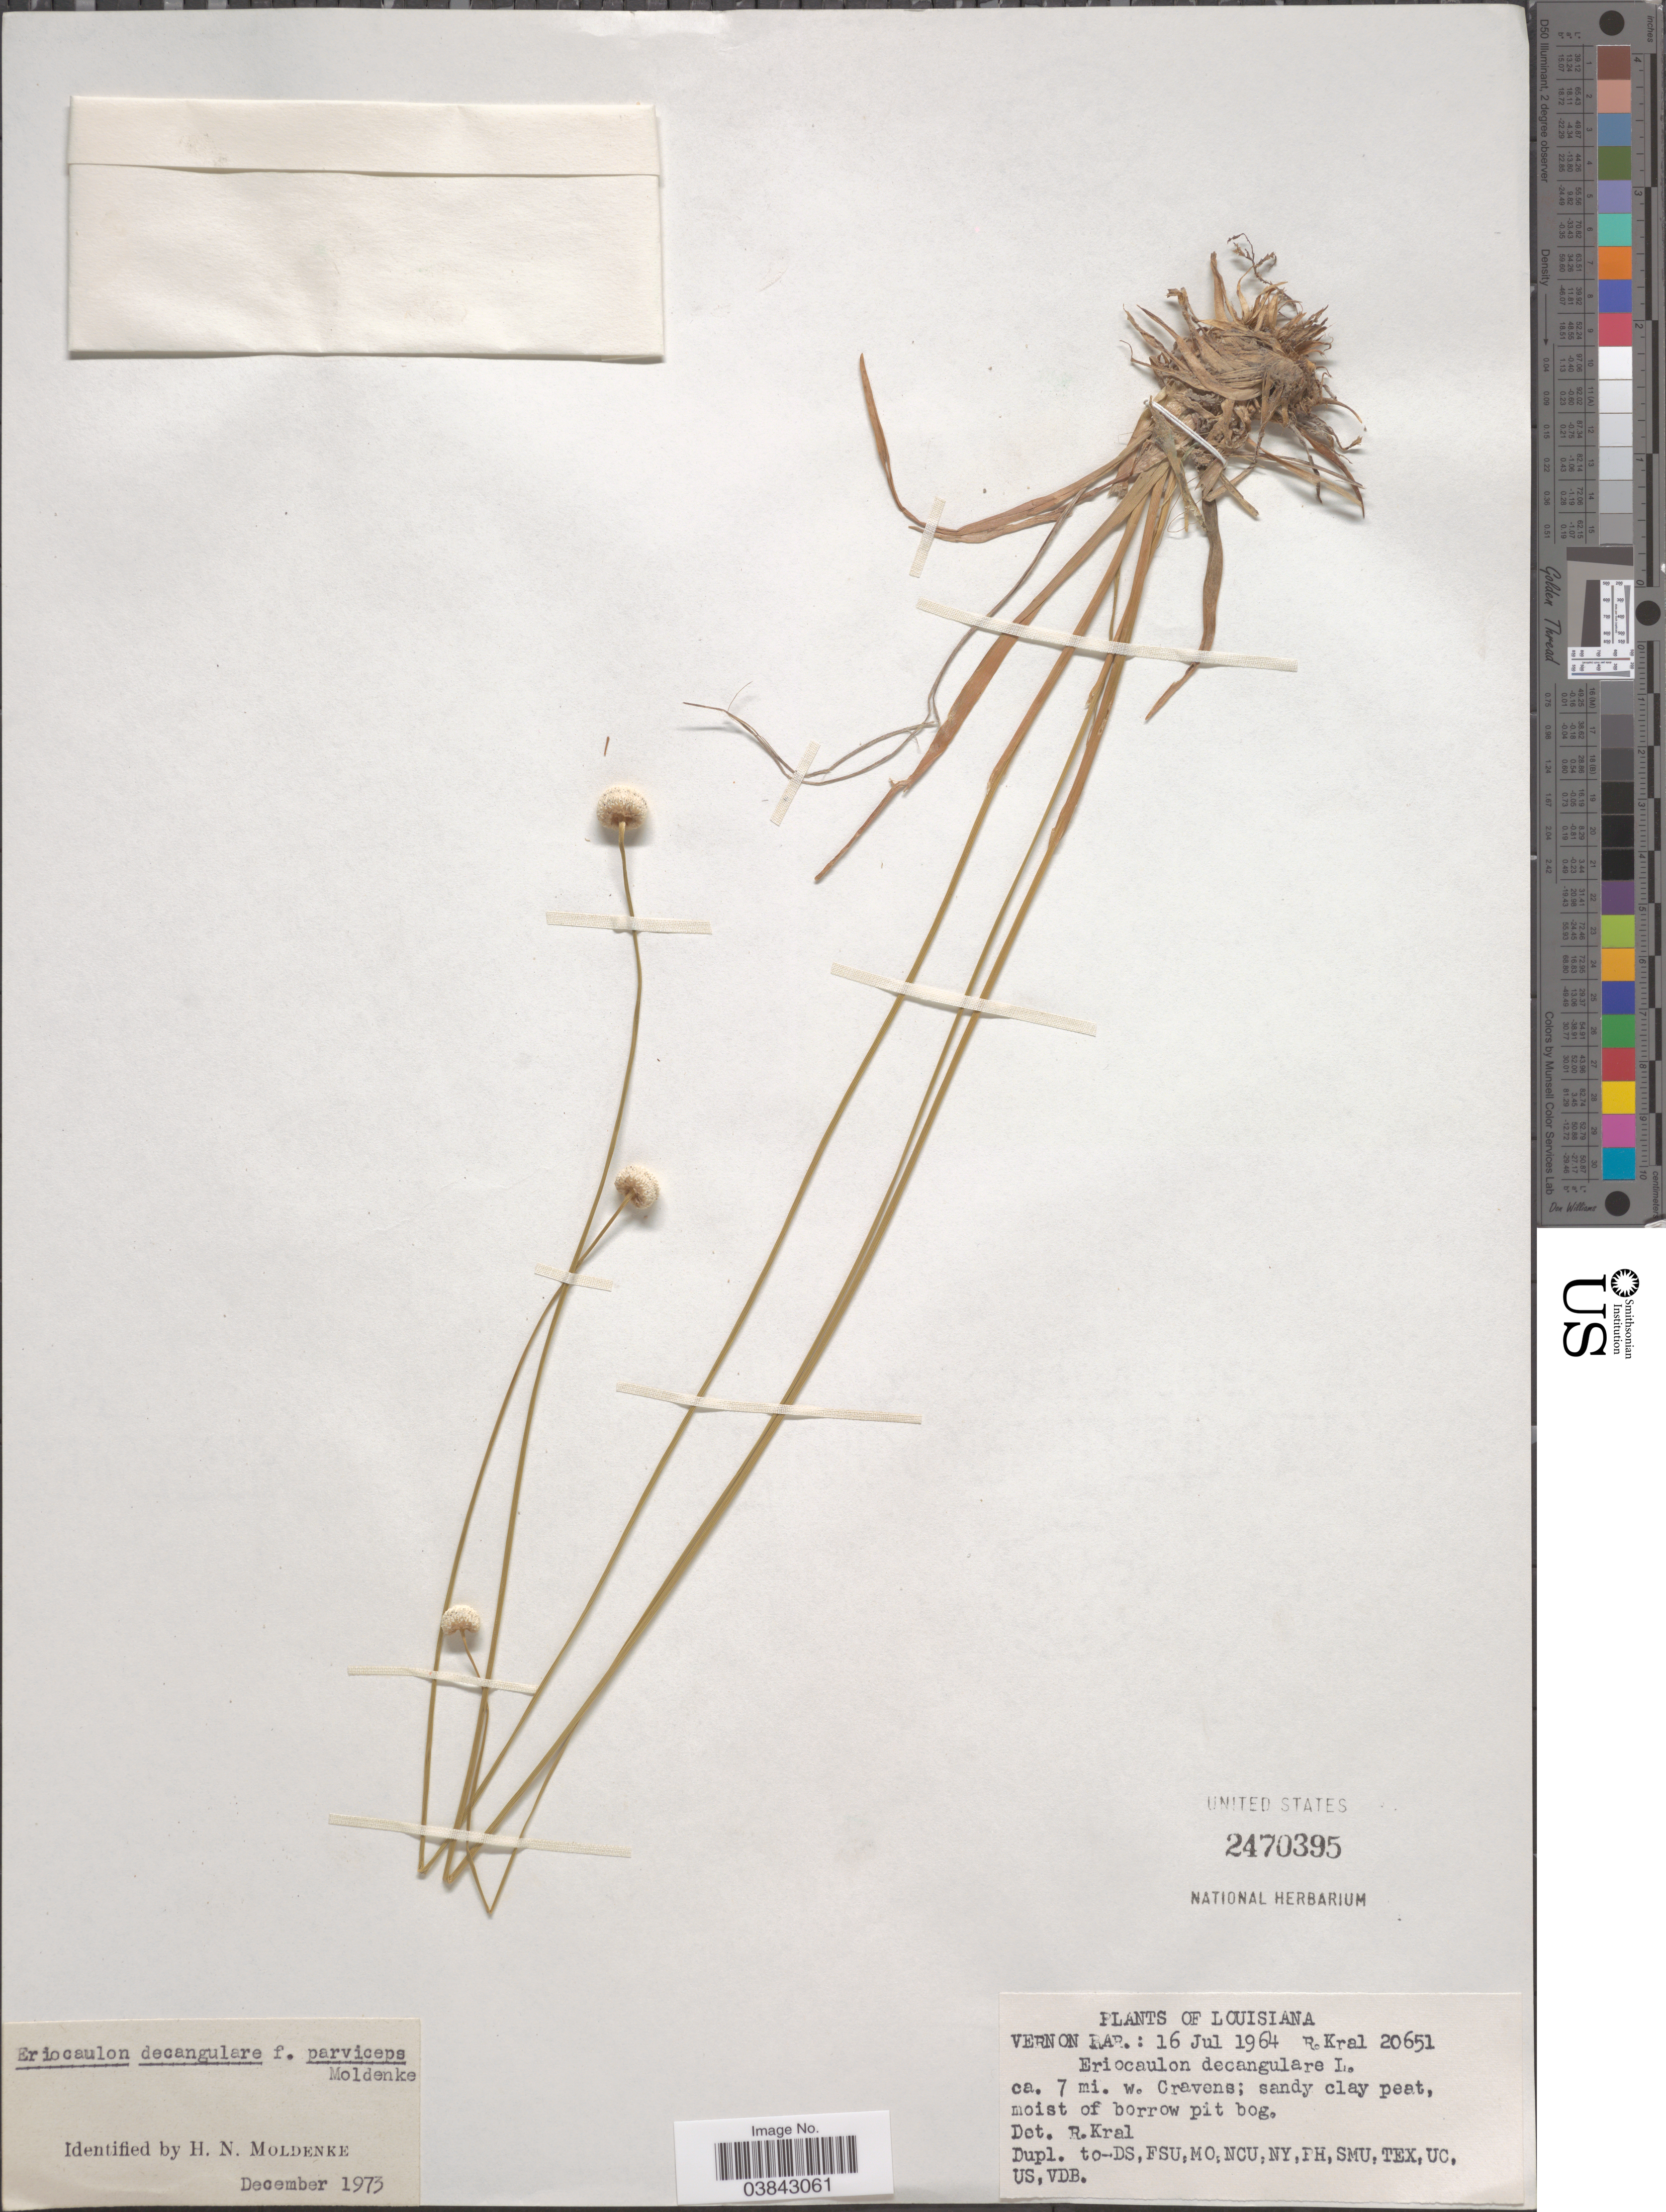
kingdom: Plantae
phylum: Tracheophyta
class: Liliopsida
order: Poales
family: Eriocaulaceae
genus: Eriocaulon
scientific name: Eriocaulon decangulare f. parviceps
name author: Moldenke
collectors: R. Kral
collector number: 20651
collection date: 1964-07-16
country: United States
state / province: Louisiana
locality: Vernon Par. Ca. 7 mi. w. Cravens.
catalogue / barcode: US 2470395